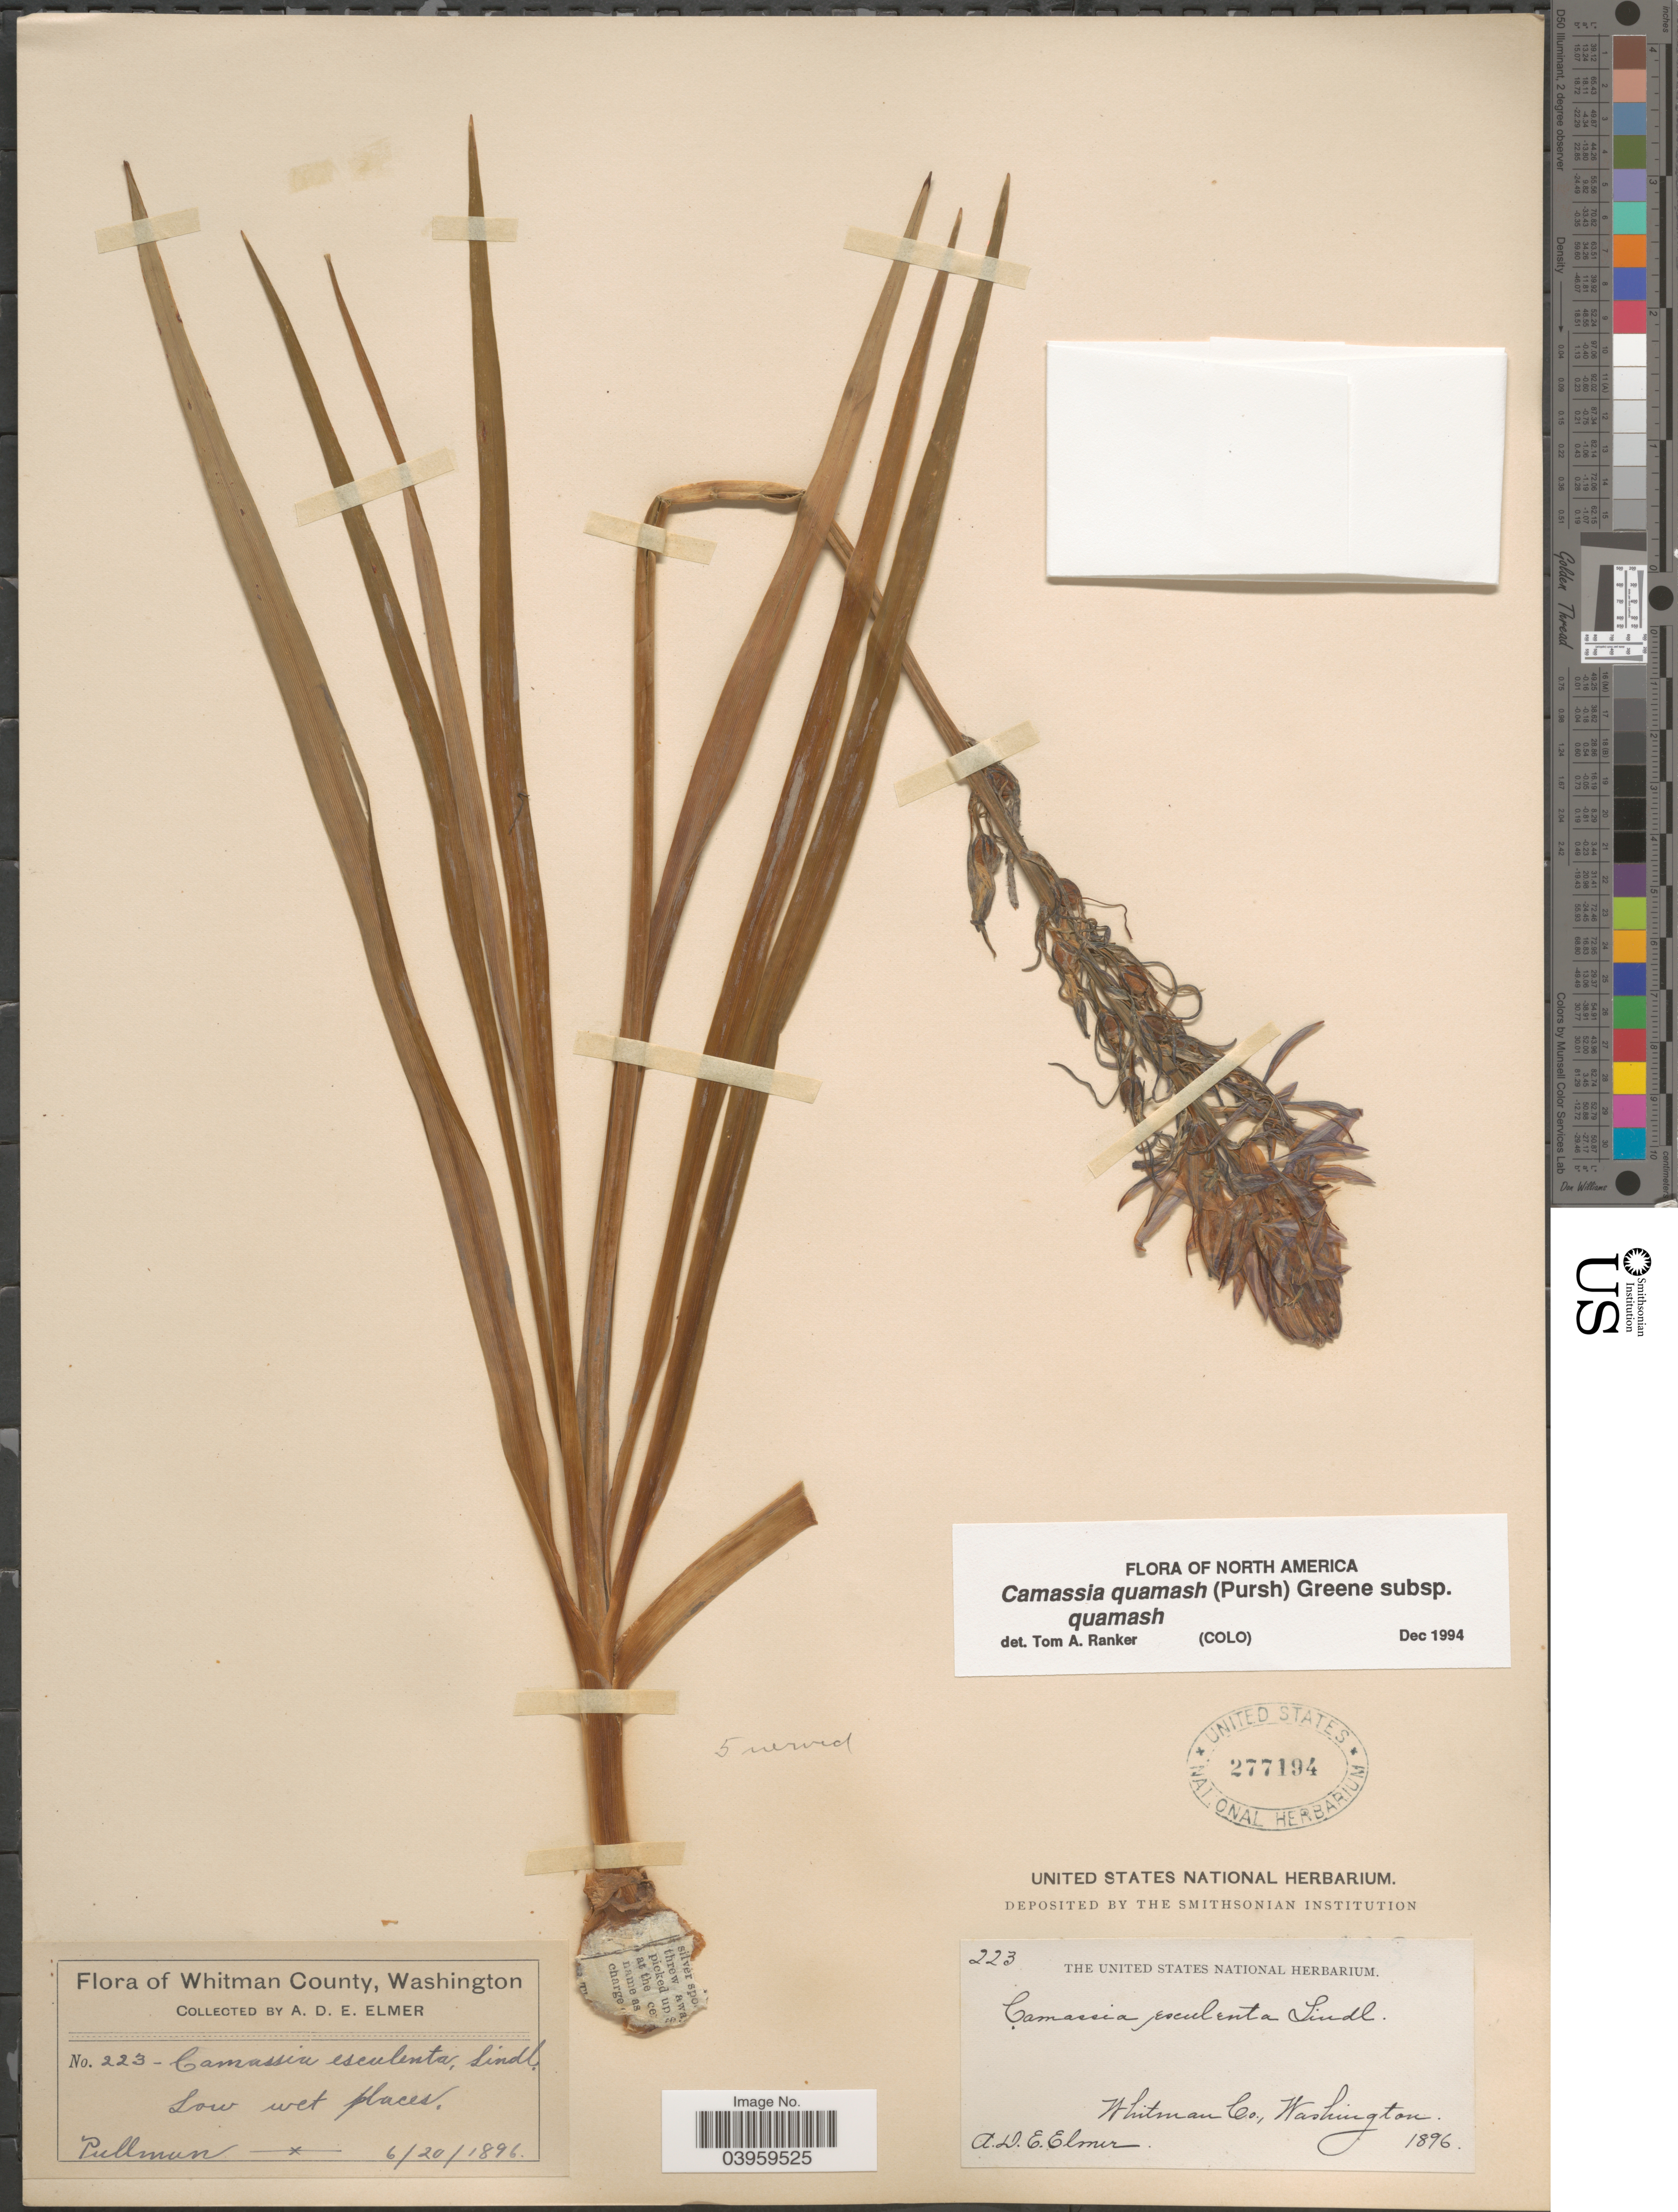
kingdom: Plantae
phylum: Tracheophyta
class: Liliopsida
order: Asparagales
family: Asparagaceae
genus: Camassia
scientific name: Camassia quamash subsp. quamash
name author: (Pursh) Greene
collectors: A. D. E. Elmer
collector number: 223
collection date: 1896-06-20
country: United States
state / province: Washington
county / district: Whitman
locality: Whitman County. Low wet places. Pullman.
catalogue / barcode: US 277194